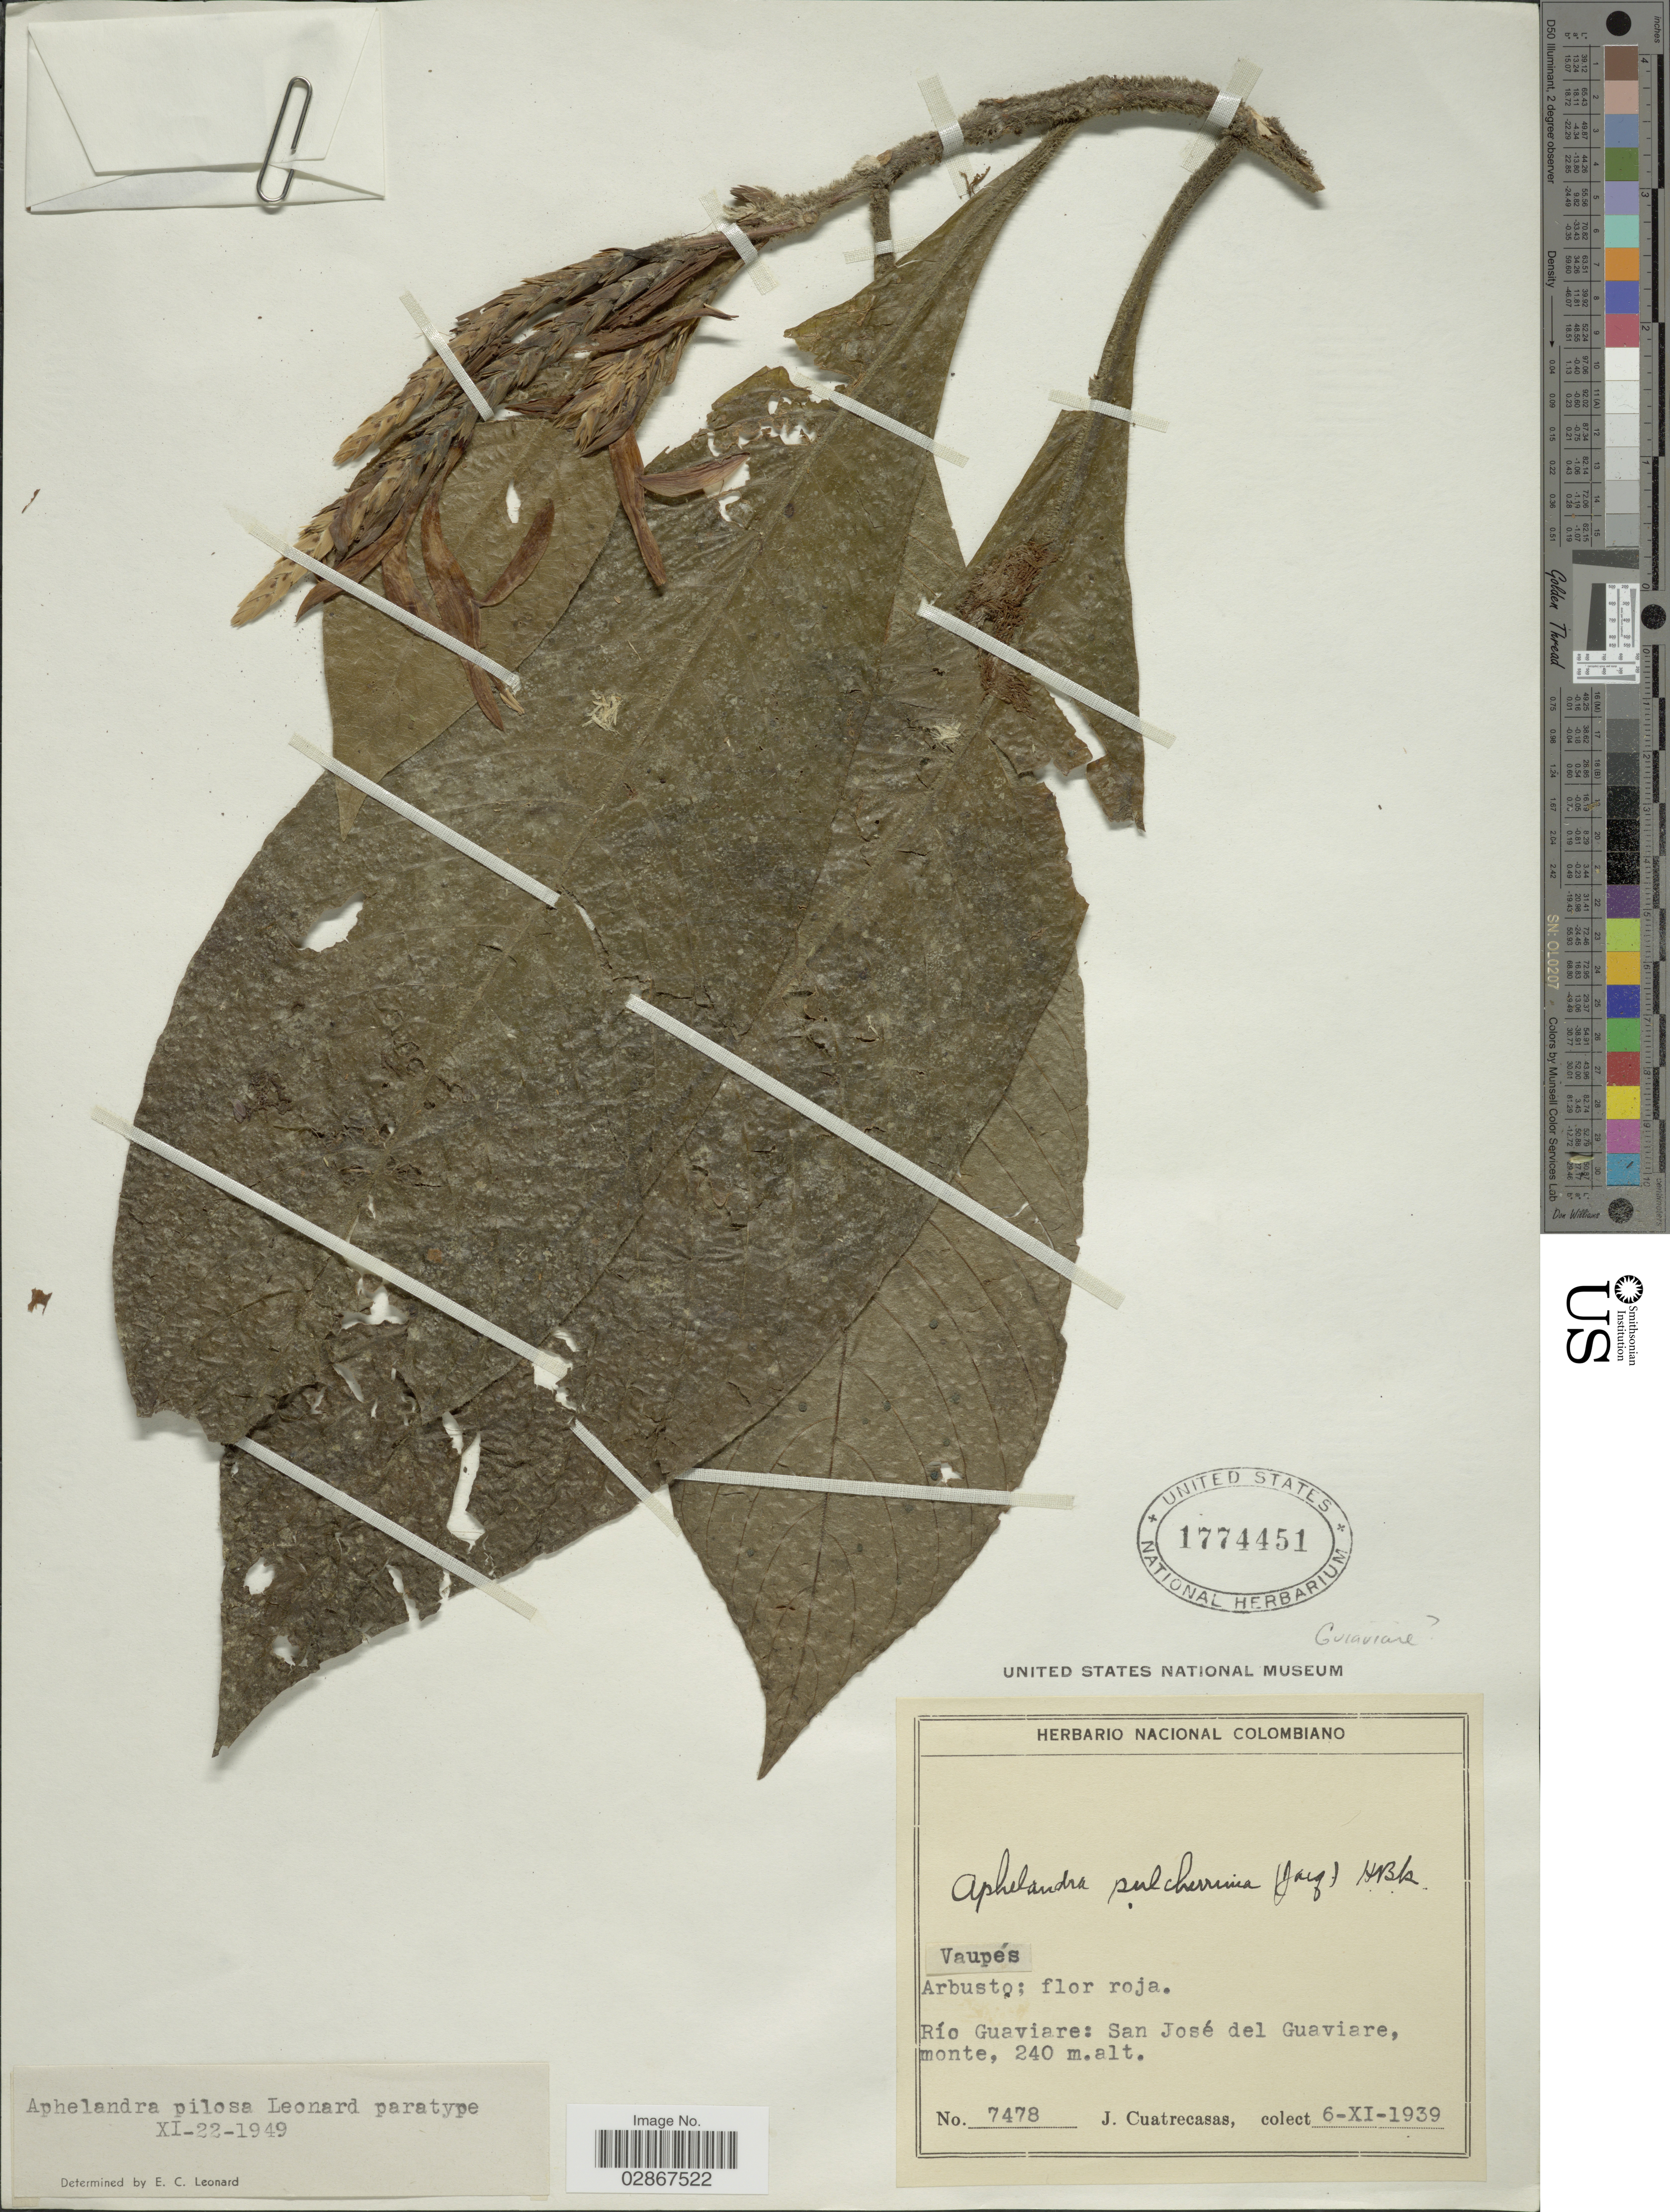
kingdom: Plantae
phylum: Tracheophyta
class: Magnoliopsida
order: Lamiales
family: Acanthaceae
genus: Aphelandra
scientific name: Aphelandra pilosa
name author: Leonard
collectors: J. Cuatrecasas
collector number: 7478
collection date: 1939-11-06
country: Colombia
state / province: Vaupés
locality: Río Guaviare: San José del Guaviare, monte.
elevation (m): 240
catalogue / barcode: US 1774451